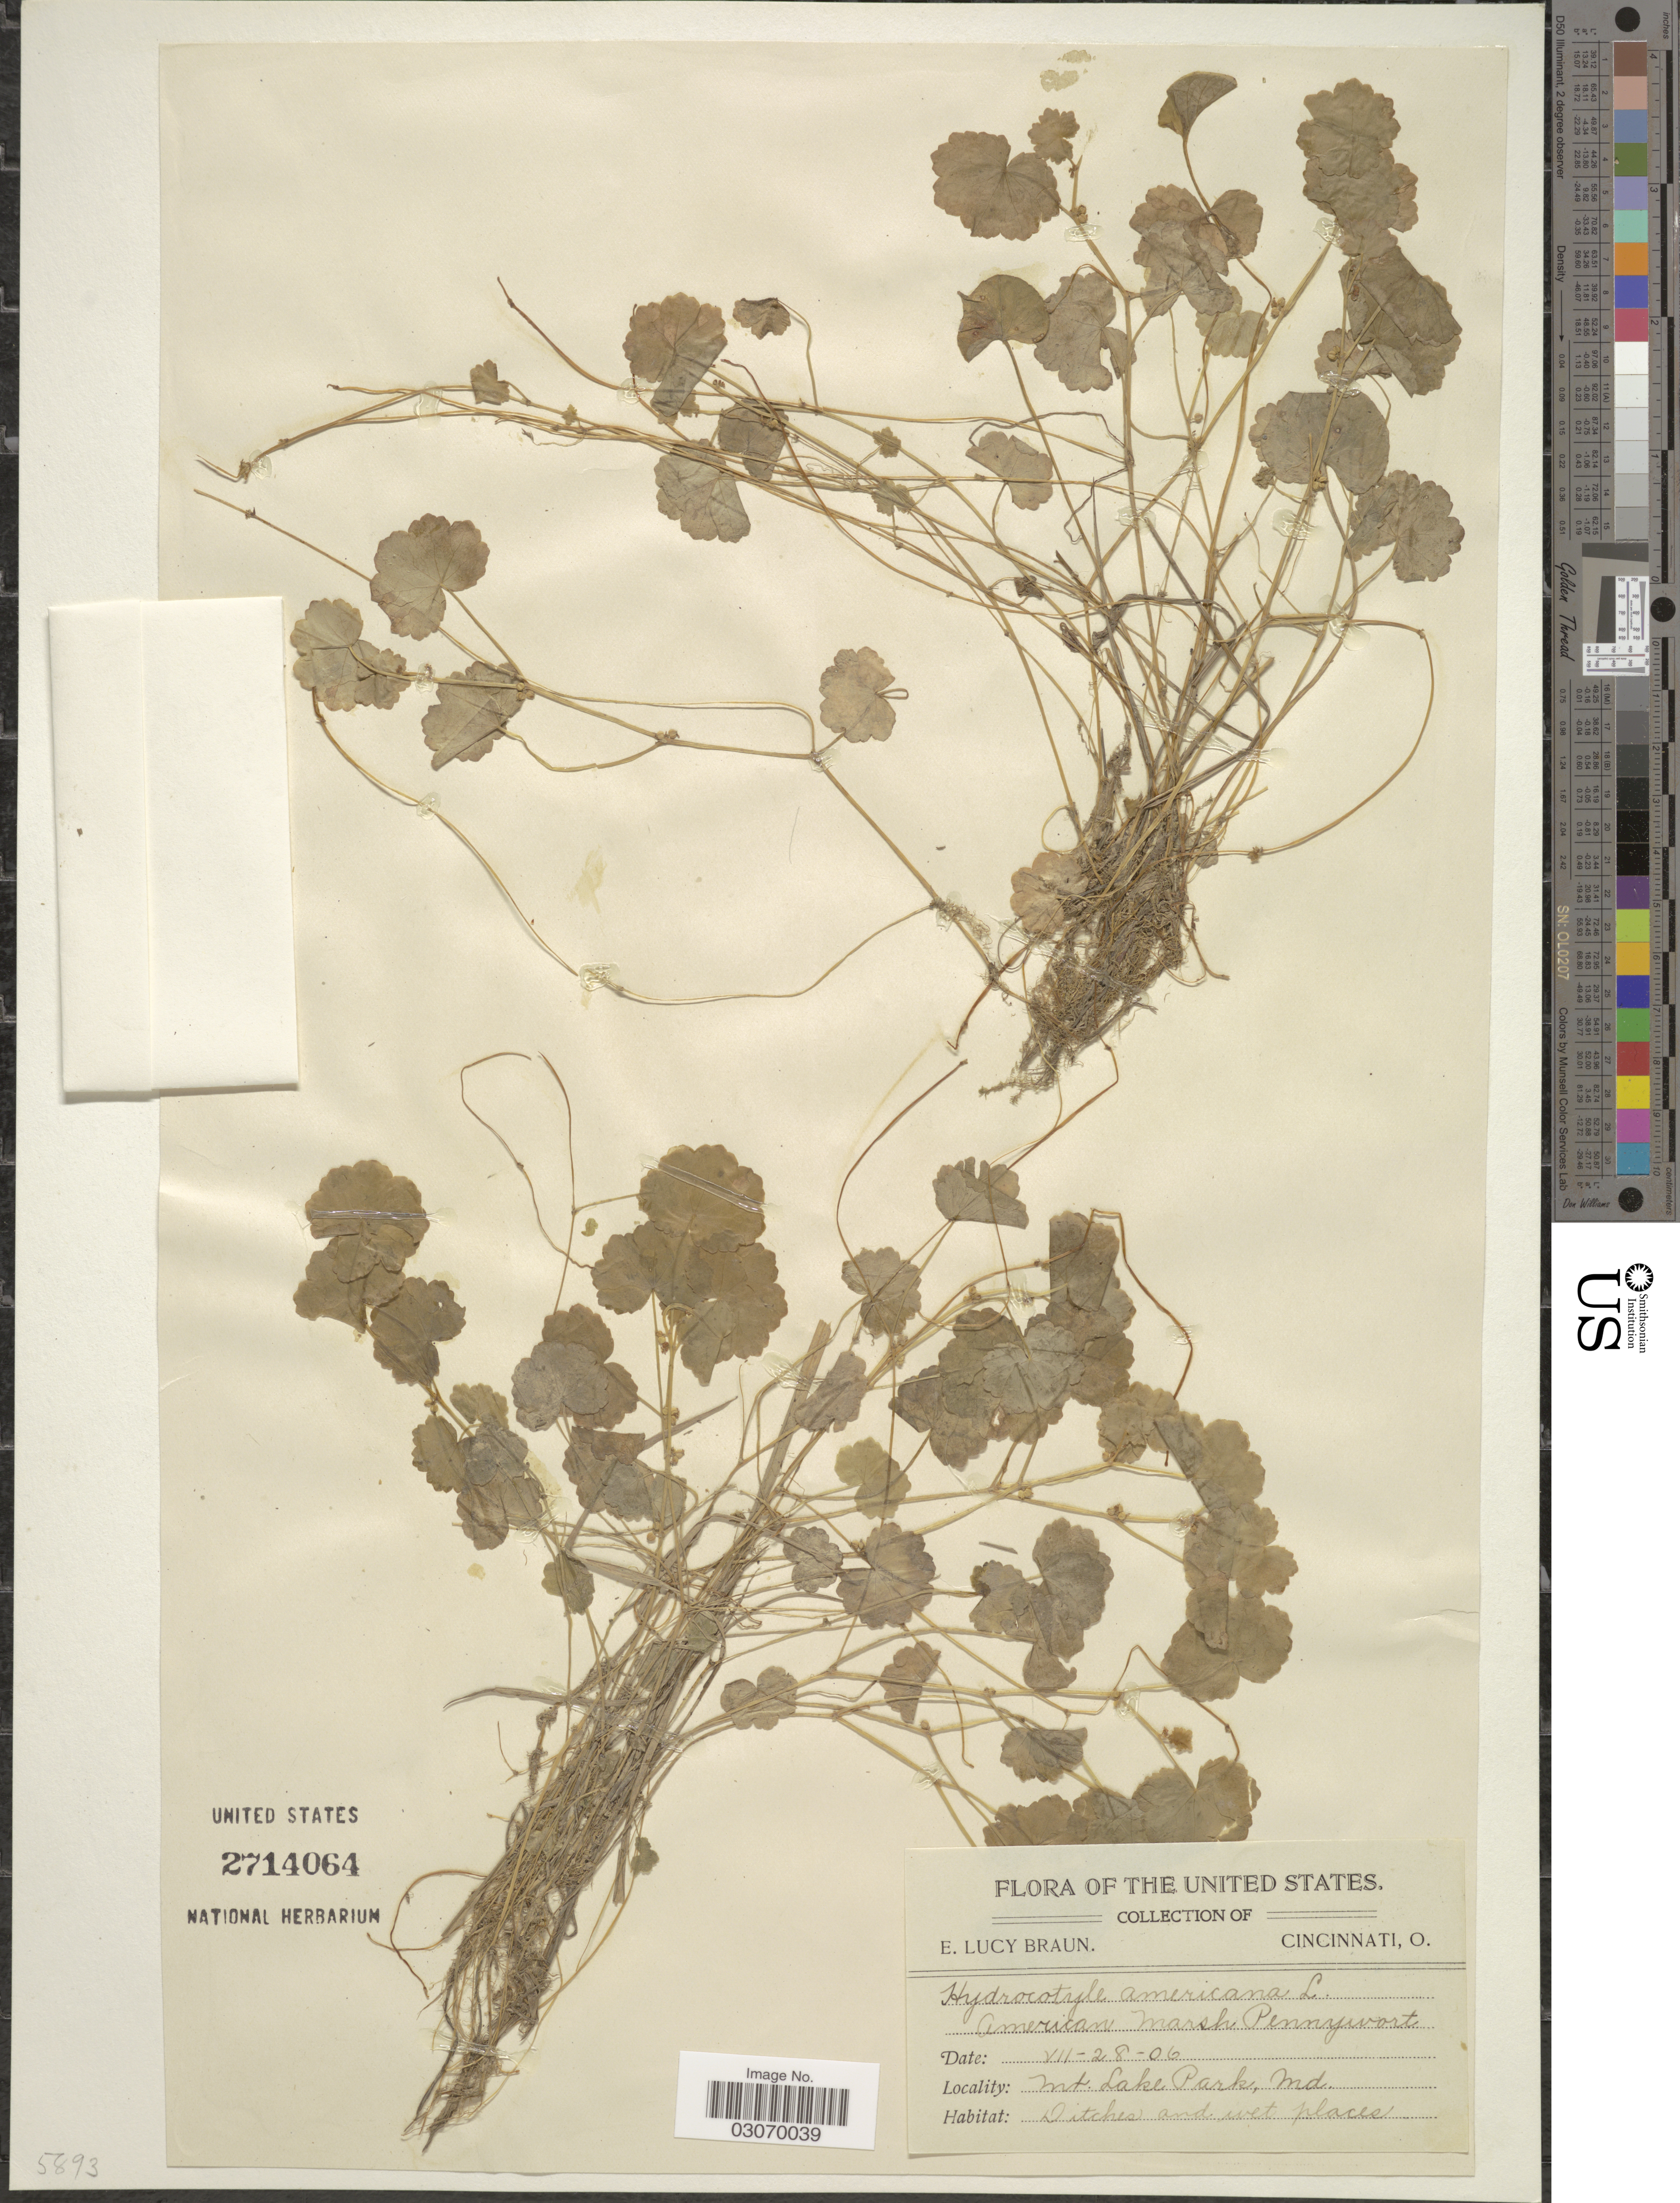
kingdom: Plantae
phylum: Tracheophyta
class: Magnoliopsida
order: Apiales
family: Araliaceae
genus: Hydrocotyle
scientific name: Hydrocotyle americana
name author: L.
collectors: E. L. Braun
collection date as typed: Transcribed d/m/y: 28/7/6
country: United States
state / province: Maryland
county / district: Garrett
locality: Mt. Lake Park.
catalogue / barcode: US 2714064